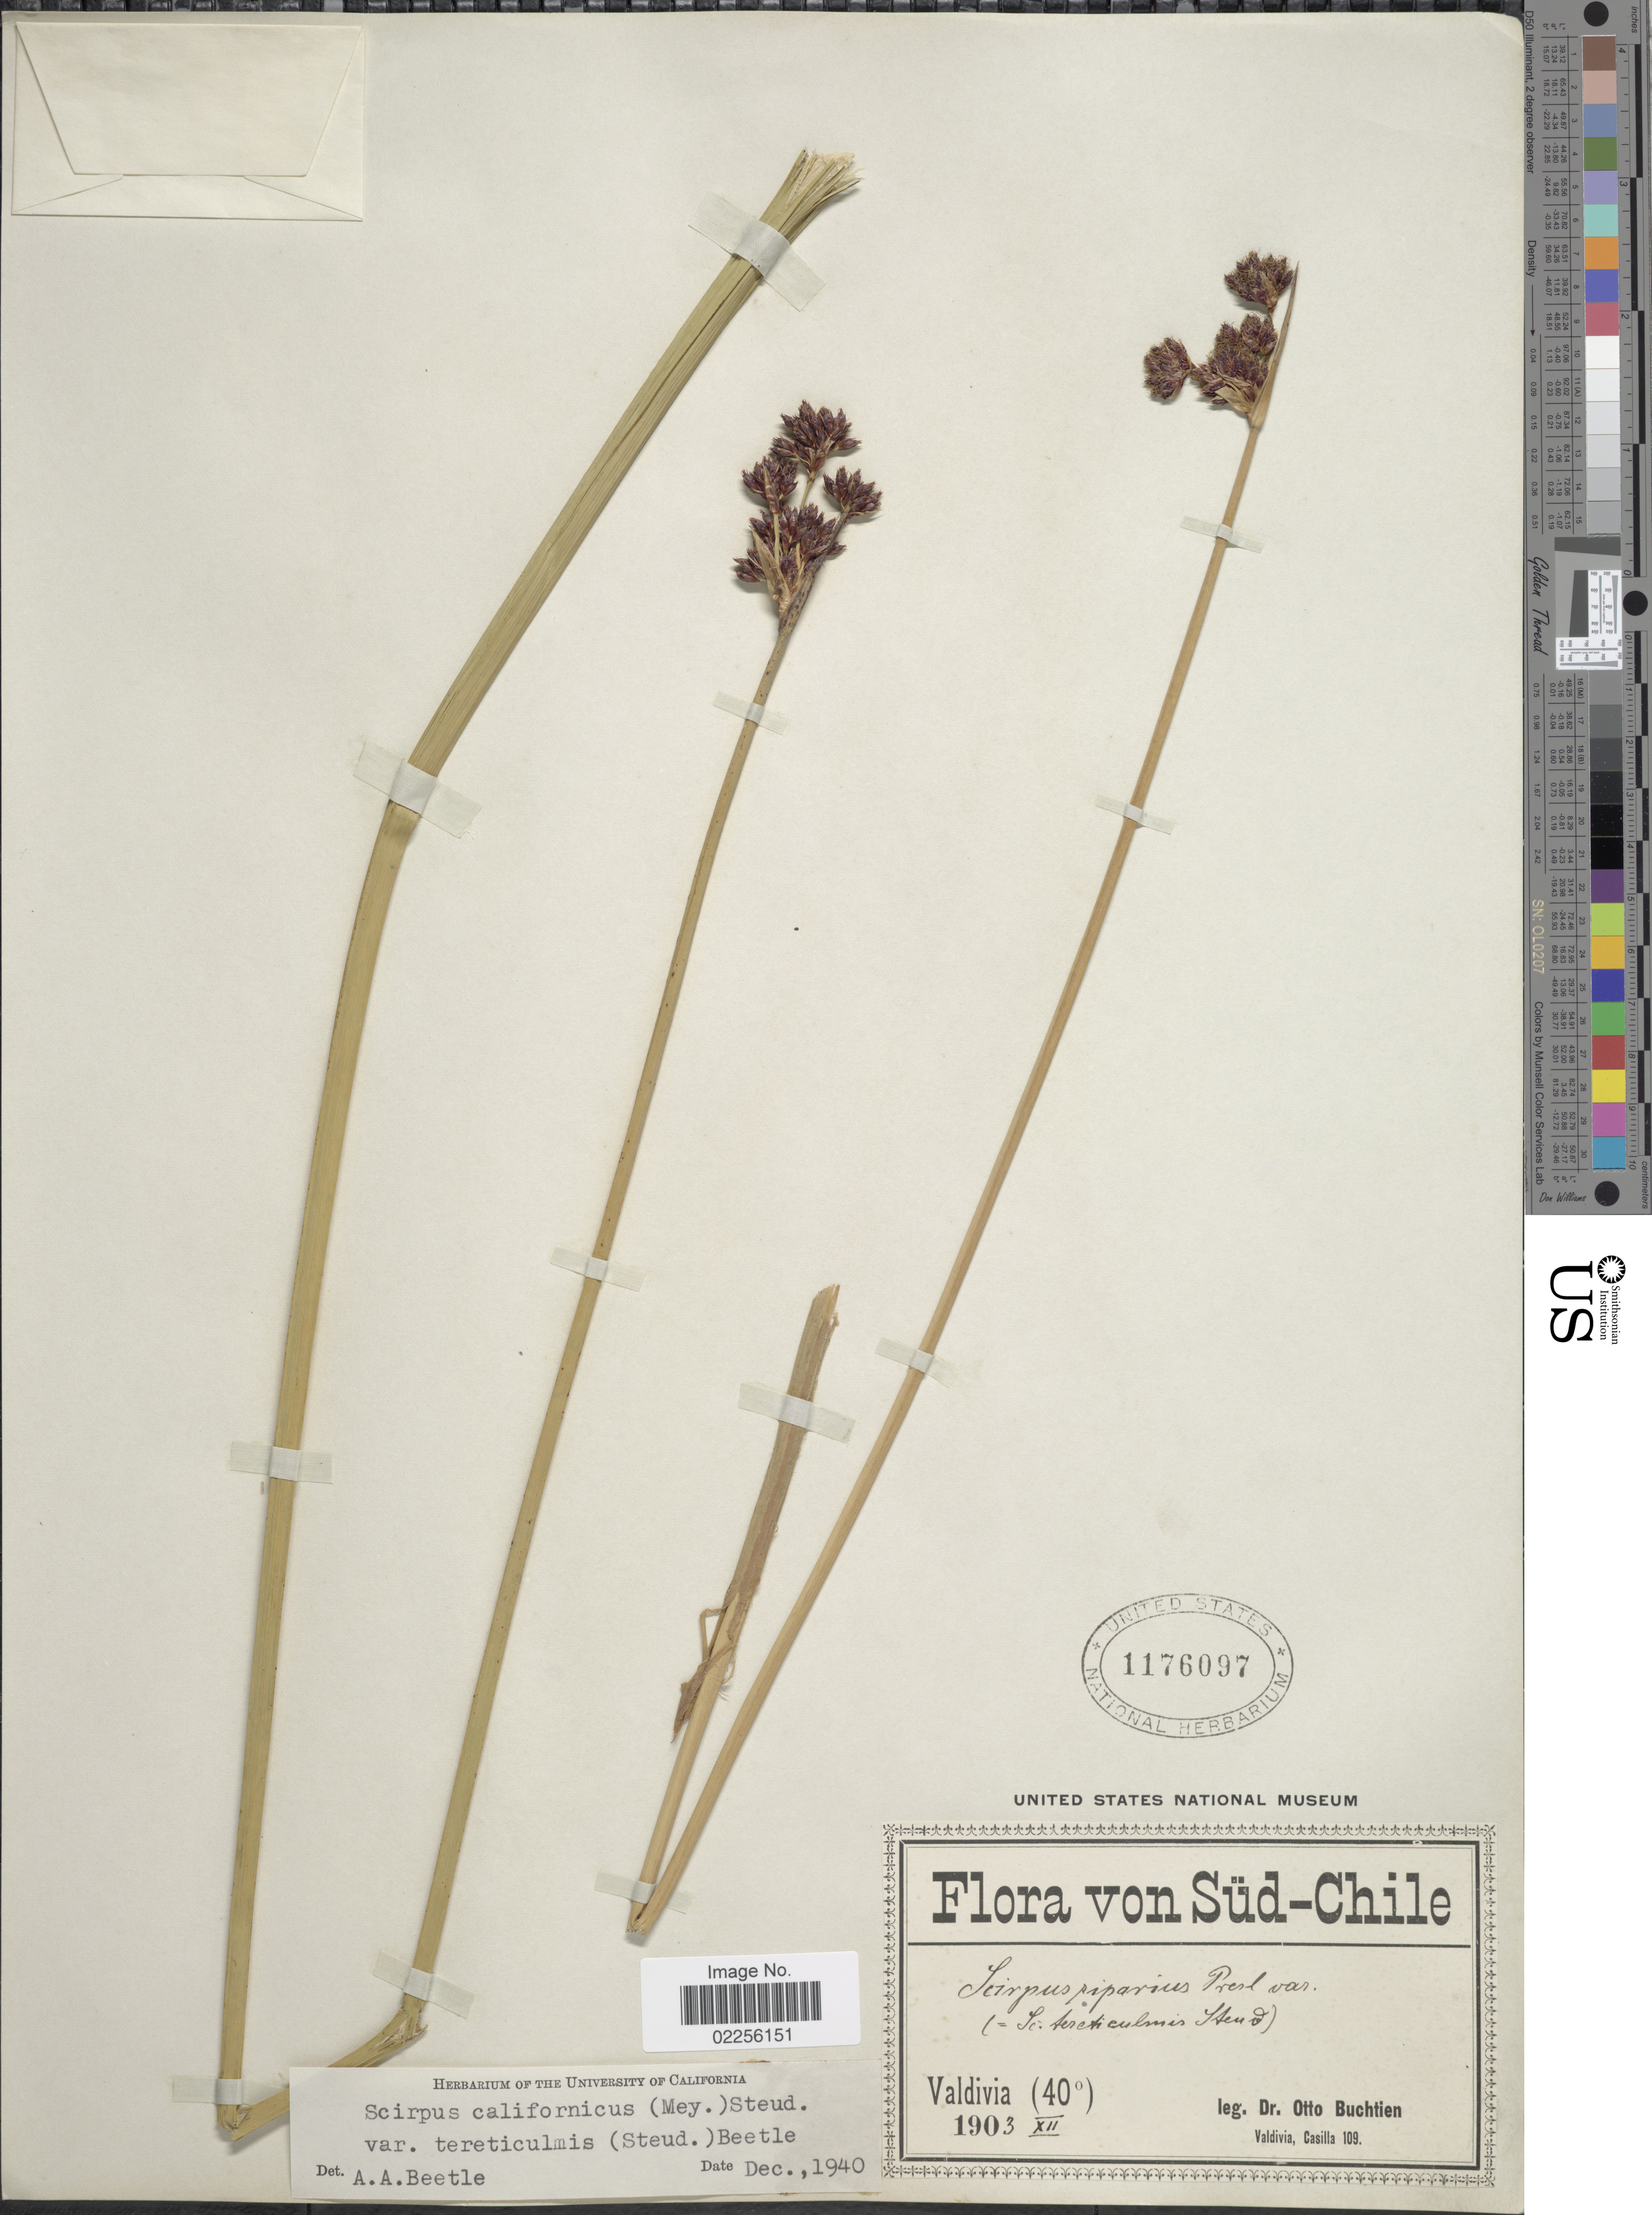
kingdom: Plantae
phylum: Tracheophyta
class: Liliopsida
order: Poales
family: Cyperaceae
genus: Schoenoplectus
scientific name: Schoenoplectus californicus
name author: (C.A. Mey.) Soják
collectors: O. Buchtien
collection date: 1903-12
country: Chile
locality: Süd-Chilem Valdivia (40°)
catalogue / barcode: US 1176097